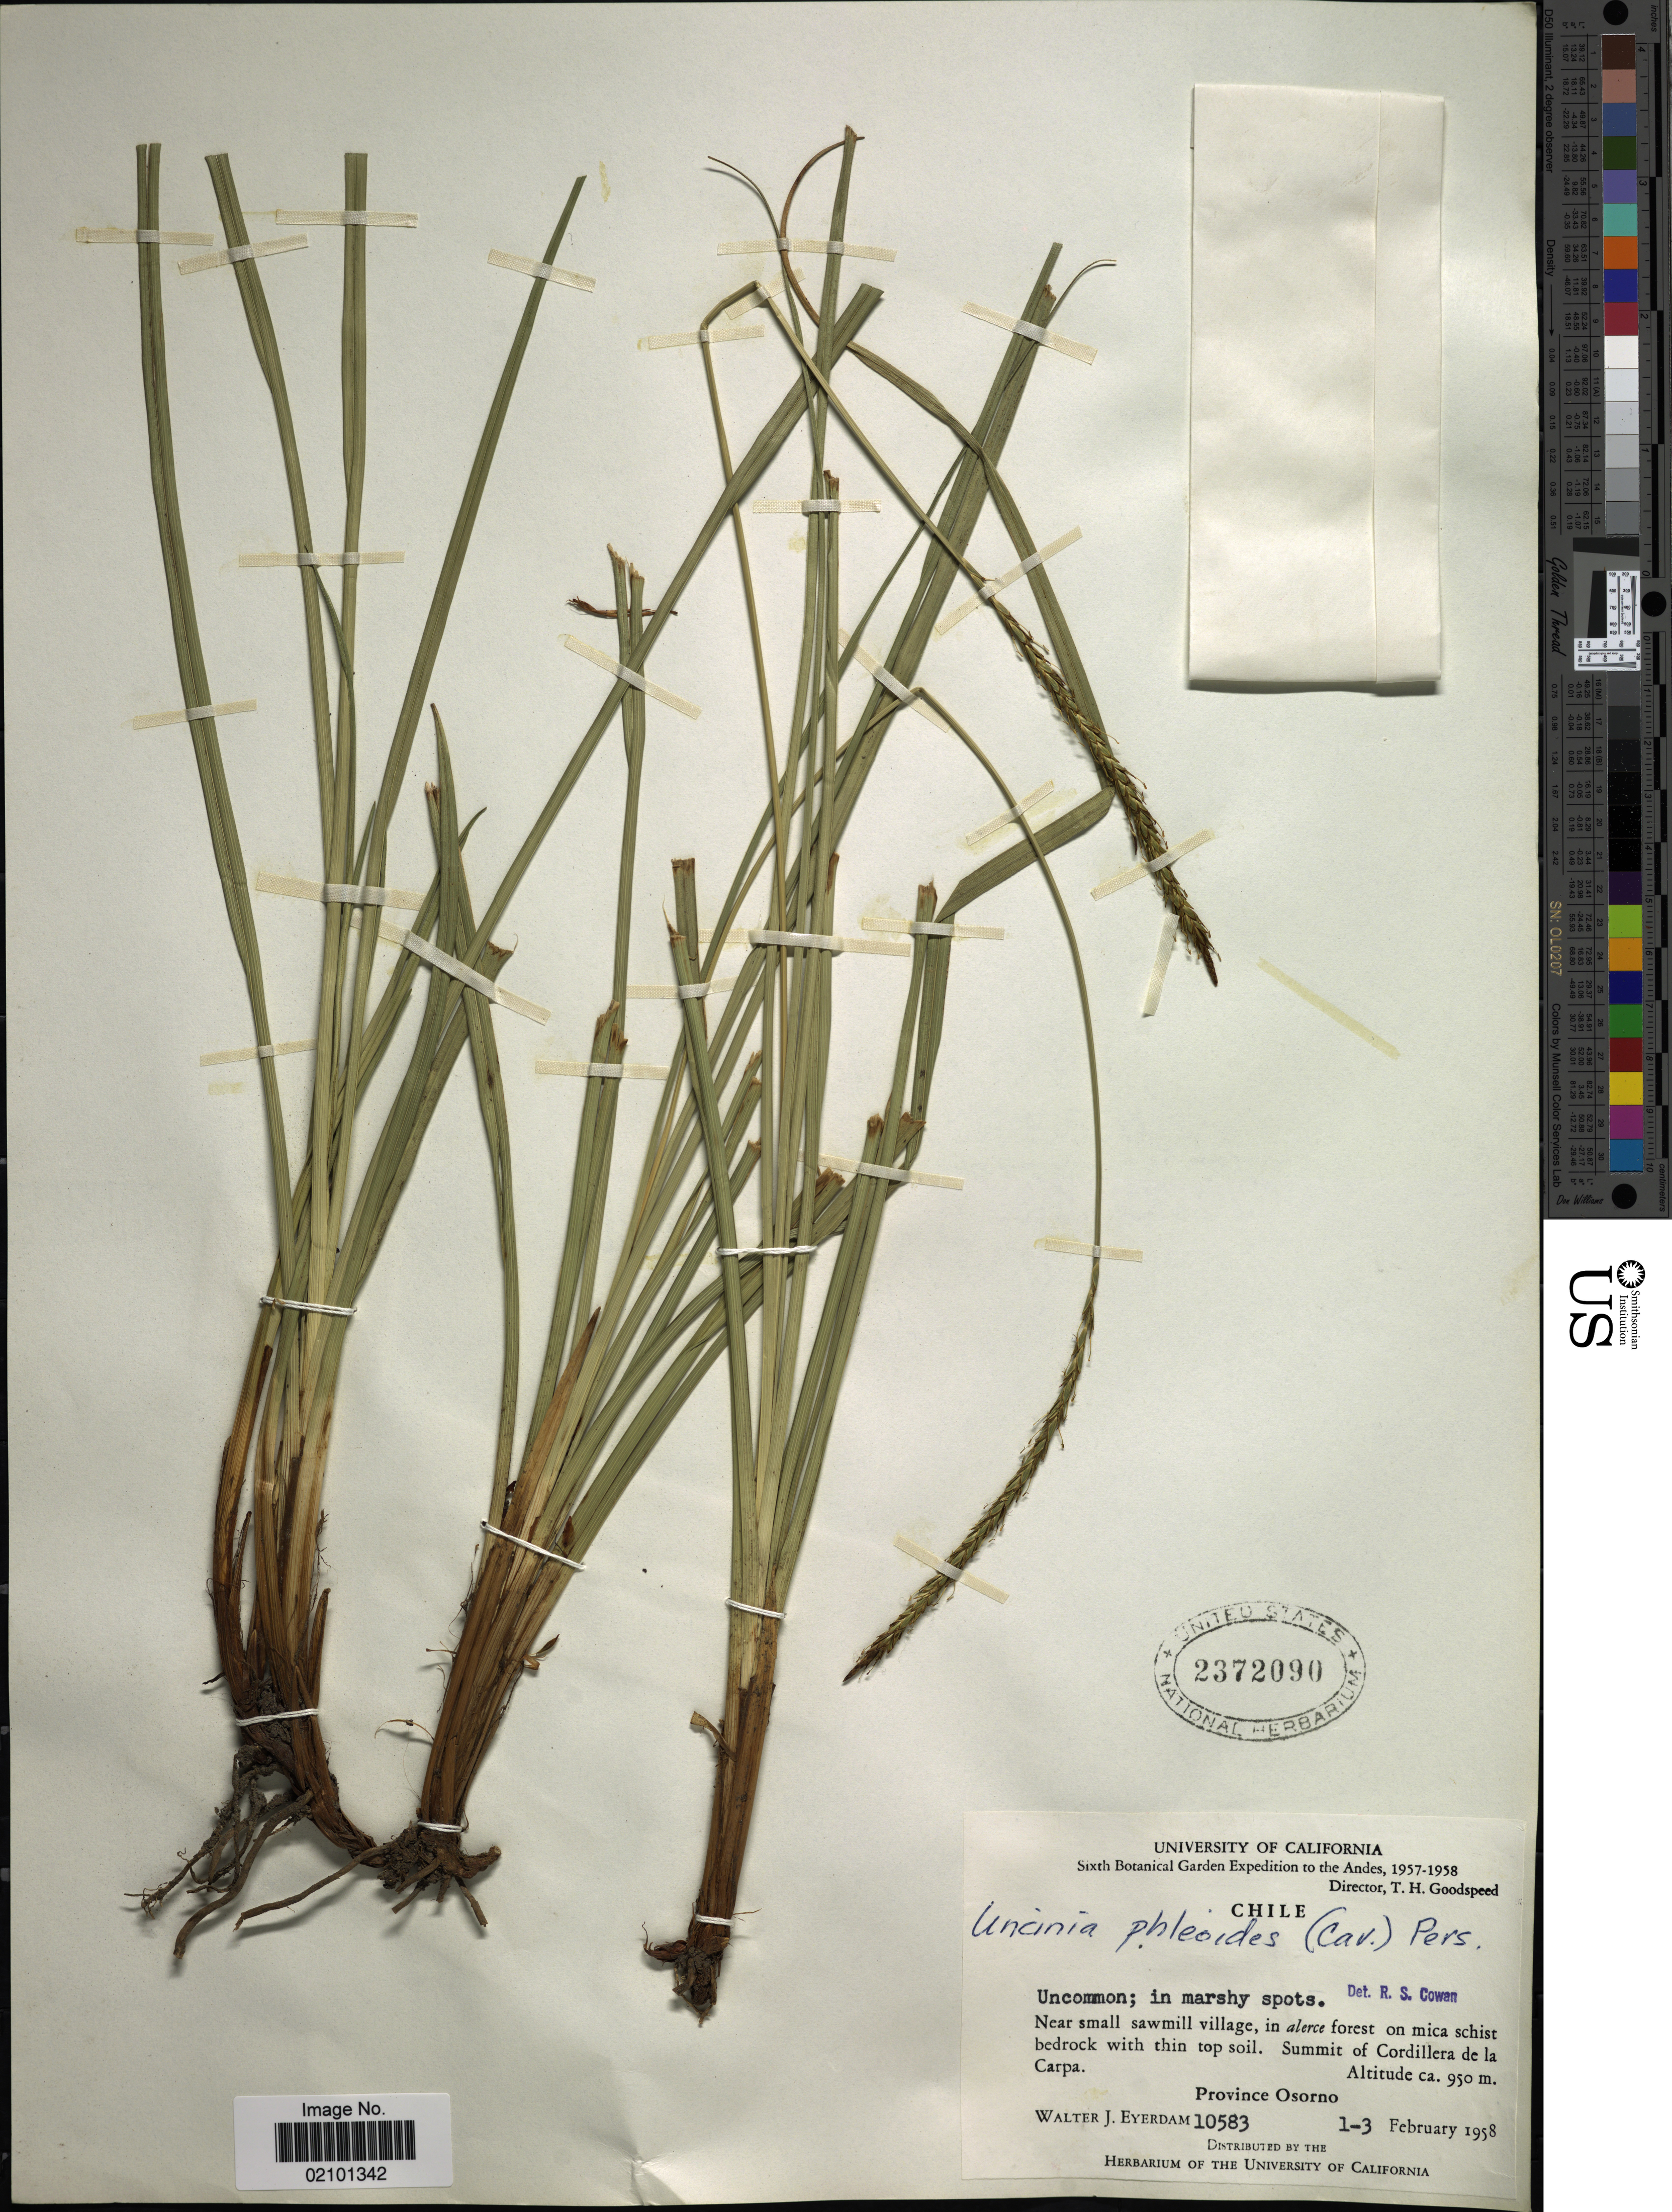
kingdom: Plantae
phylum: Tracheophyta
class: Liliopsida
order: Poales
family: Cyperaceae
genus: Carex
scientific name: Carex phleoides Cav. subsp. phleoides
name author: Cav.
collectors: W. J. Eyerdam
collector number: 10583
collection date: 1958-02-01/1958-02-03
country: Chile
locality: Summit of Cordillera de la Carpa. Province Osorno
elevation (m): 950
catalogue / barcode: US 2372090